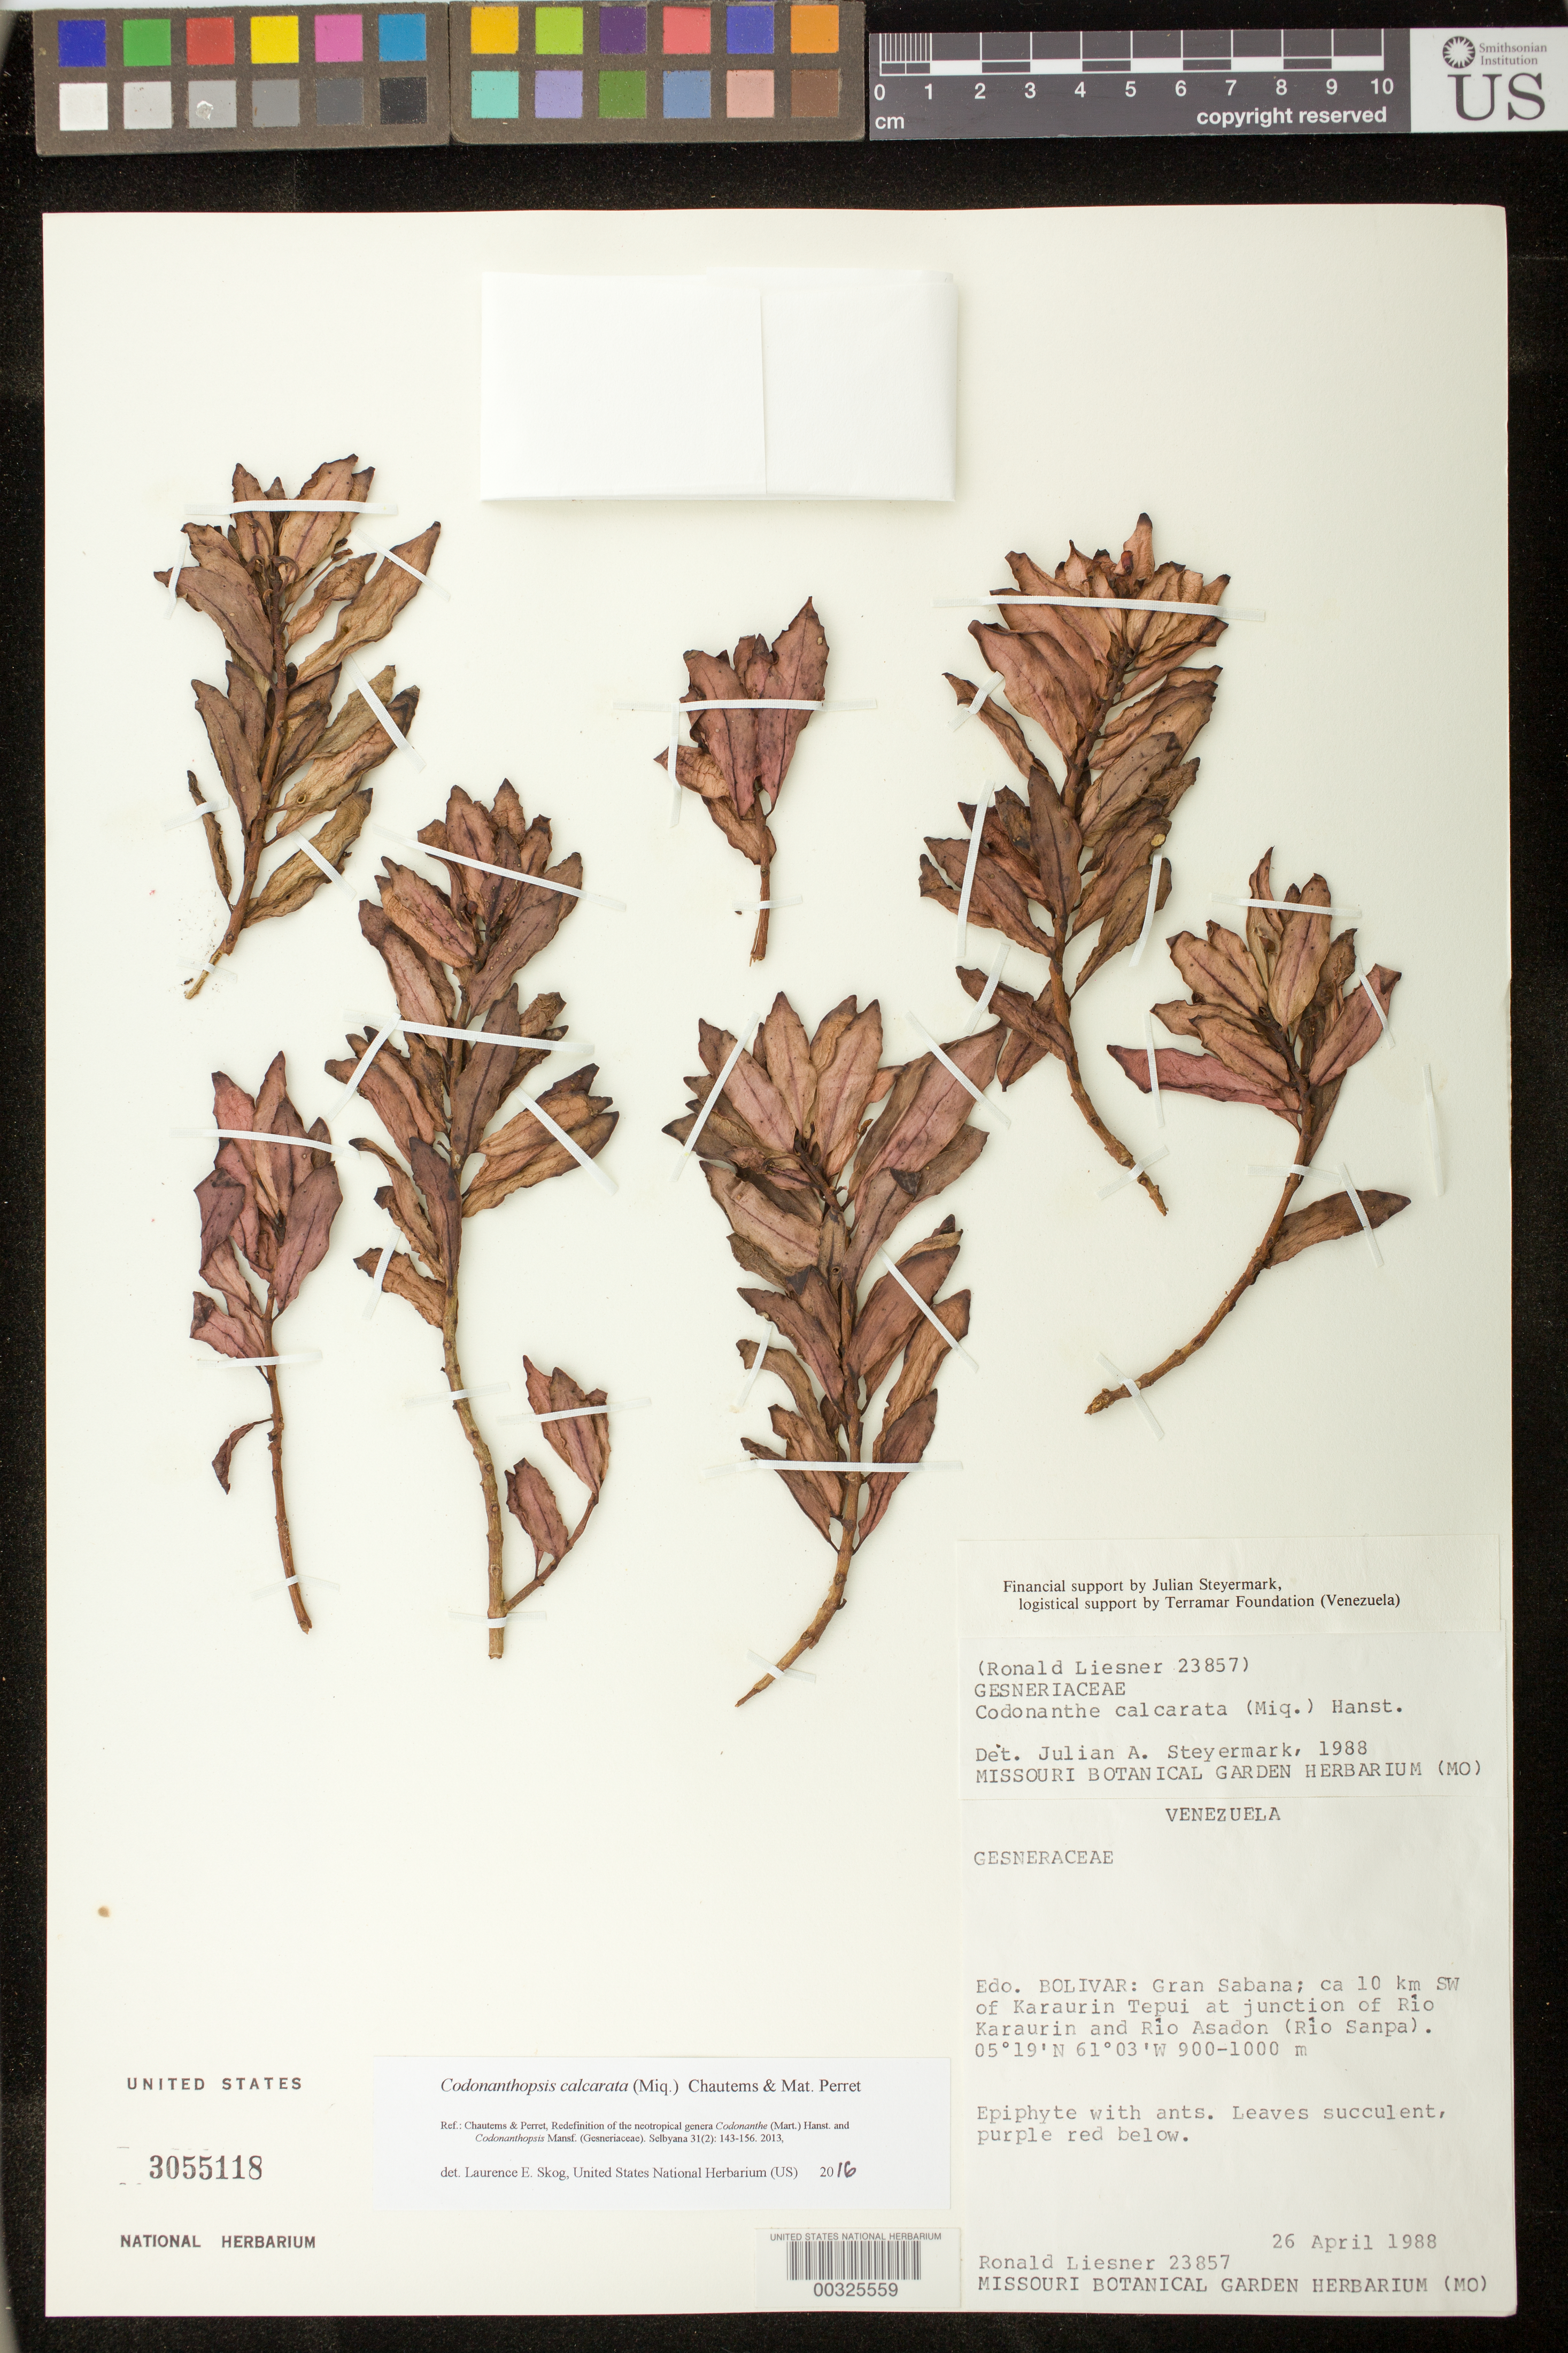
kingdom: Plantae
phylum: Tracheophyta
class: Magnoliopsida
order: Lamiales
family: Gesneriaceae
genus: Codonanthopsis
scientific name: Codonanthopsis calcarata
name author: (Miq.) Chautems & Mat.Perret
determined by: Skog, Laurence E.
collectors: R. L. Liesner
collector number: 23857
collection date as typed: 26 Apr 1988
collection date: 1988-04-26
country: Venezuela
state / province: Bolívar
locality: Gran Sabana, ca 10 km SW of Karaurin tepui at junction of Rio Karaurin and Rio Asadon (Rio Sanpa)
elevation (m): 900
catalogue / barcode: US 3055118